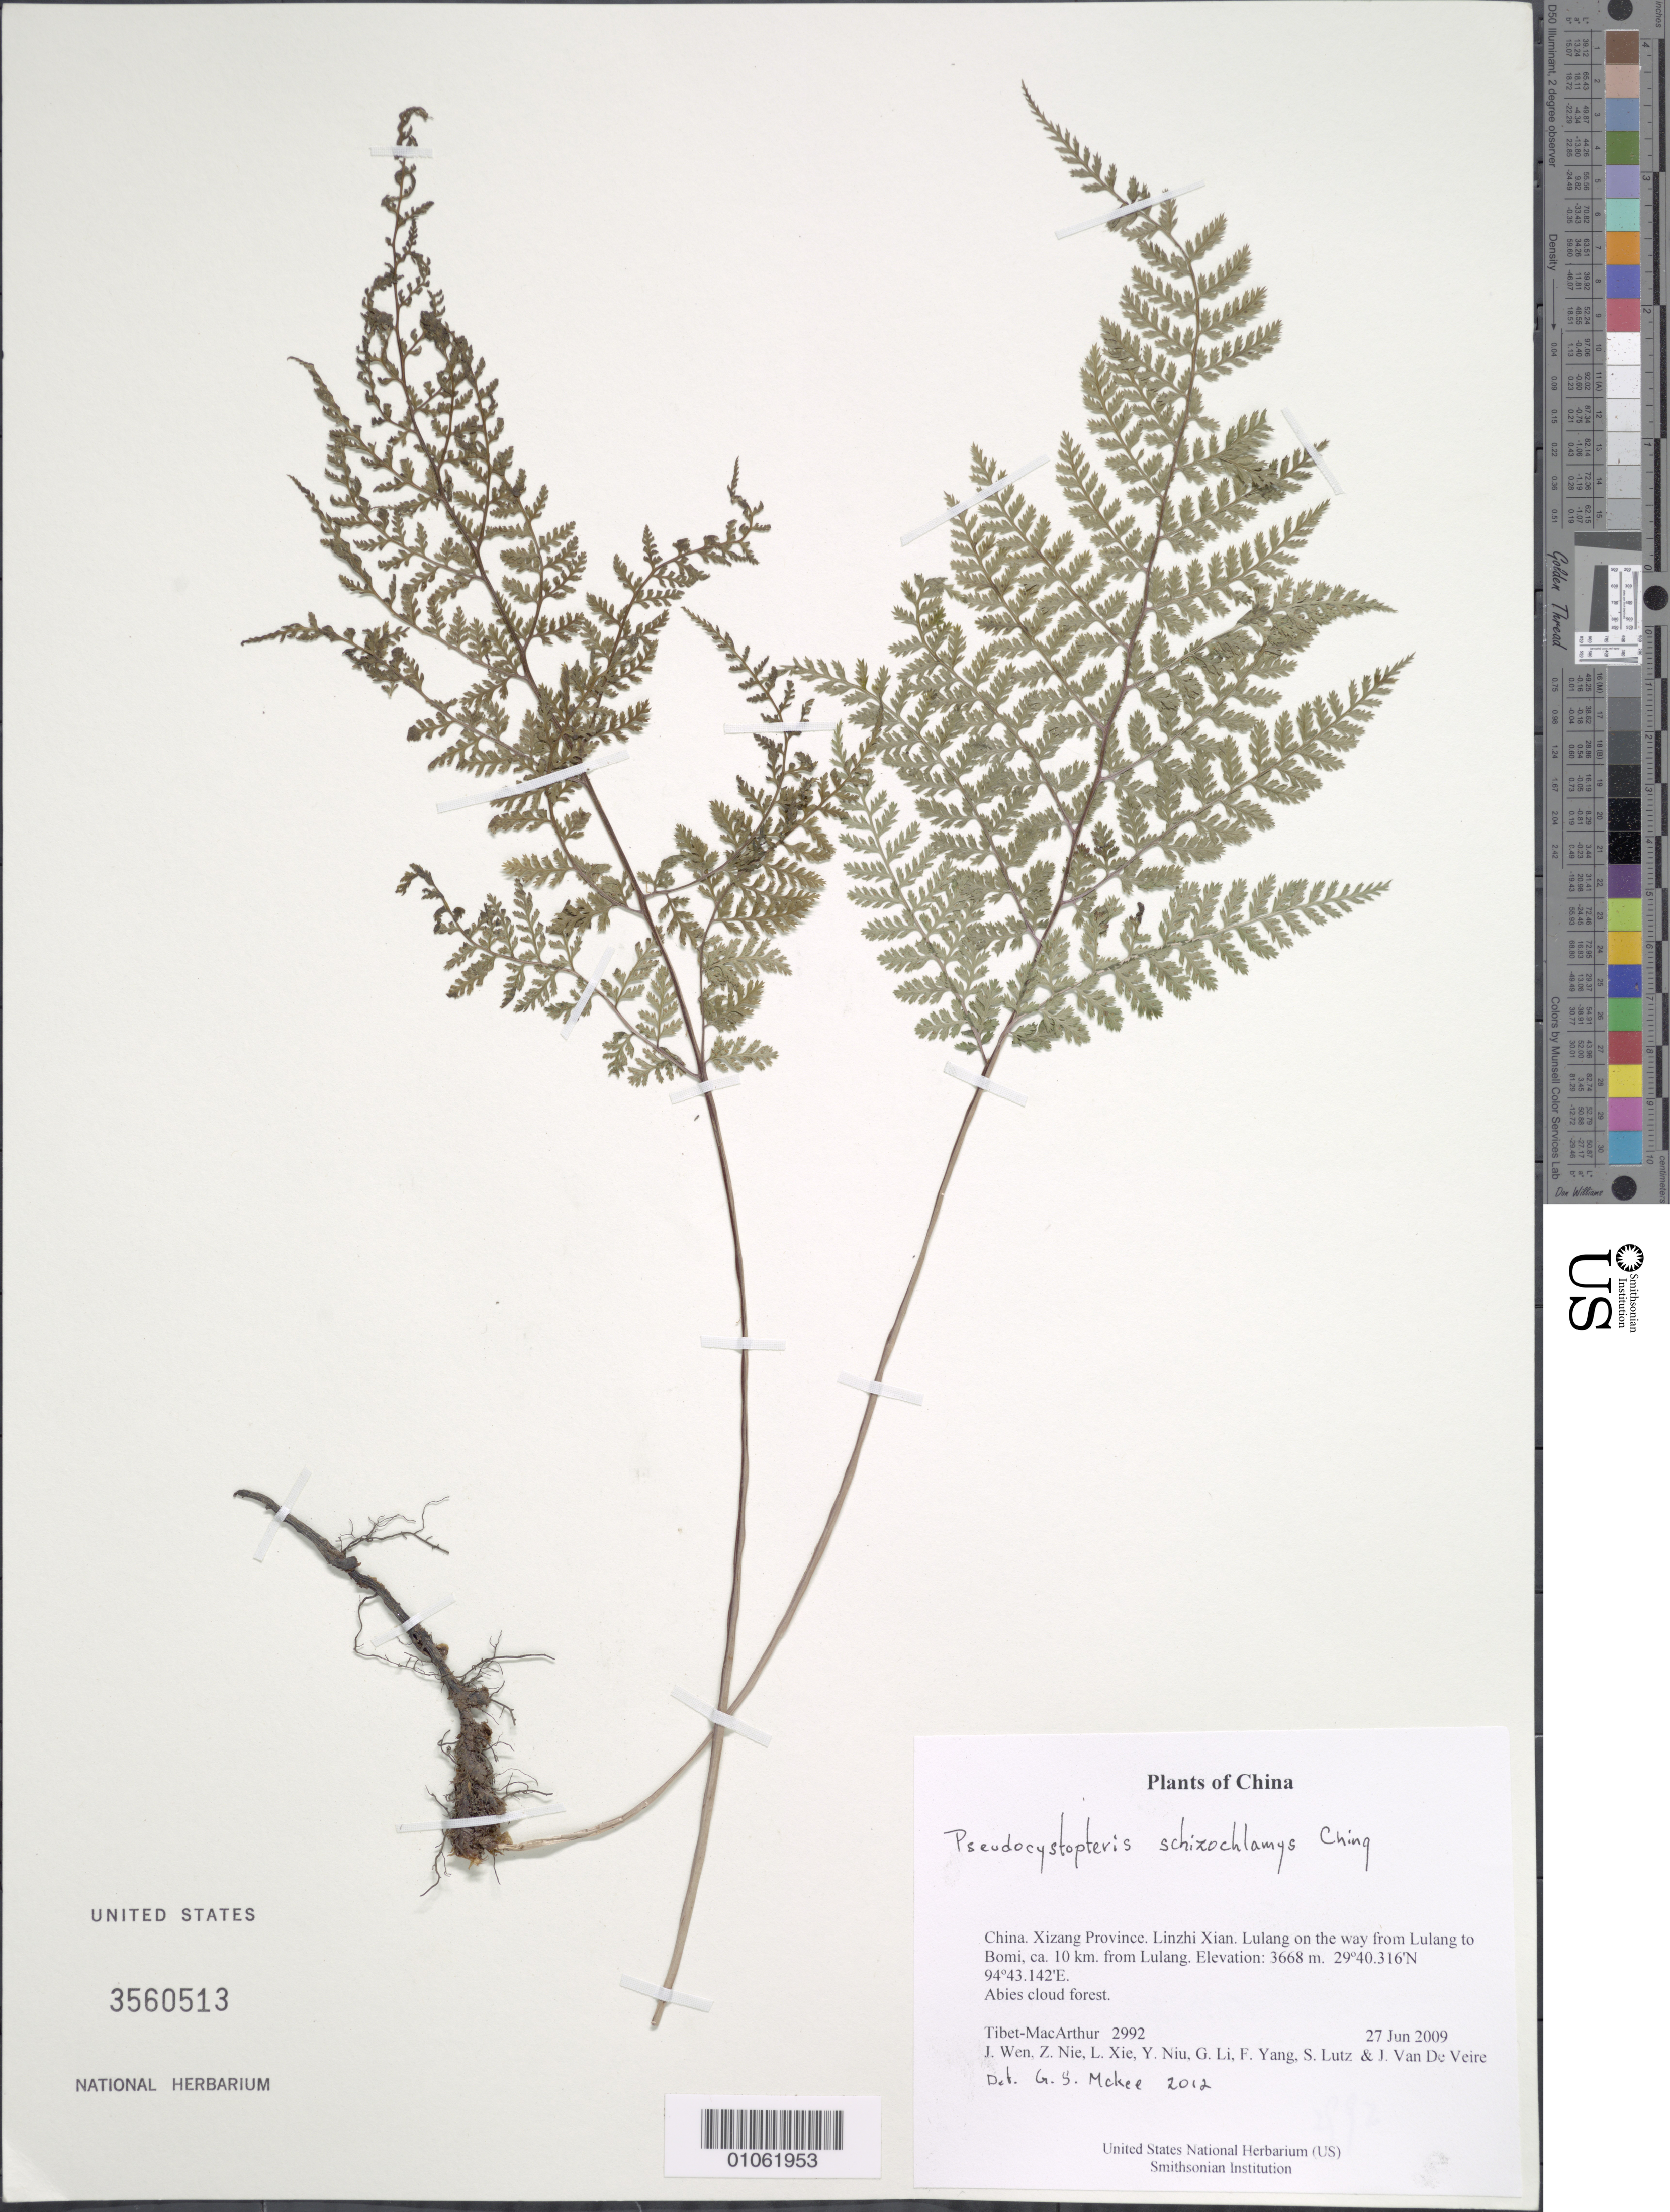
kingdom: Plantae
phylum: Tracheophyta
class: Polypodiopsida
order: Polypodiales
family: Athyriaceae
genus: Athyrium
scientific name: Athyrium schizochlamys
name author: K. Iwats. et al.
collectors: Tibet-MacArthur, J. Wen, Z. Nie, L. Xie, Y. Niu, G. Li, F. Yang, S. Lutz & J. Van De Veire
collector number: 2992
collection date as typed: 27 Jun 2009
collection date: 2009-06-27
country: China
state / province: Xizang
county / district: Linzhi Xian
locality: Lulang on the way from Lulang to Bomi, ca. 10 km. from Lulang.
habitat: Abies cloud forest.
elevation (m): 3668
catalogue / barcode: US 3560513